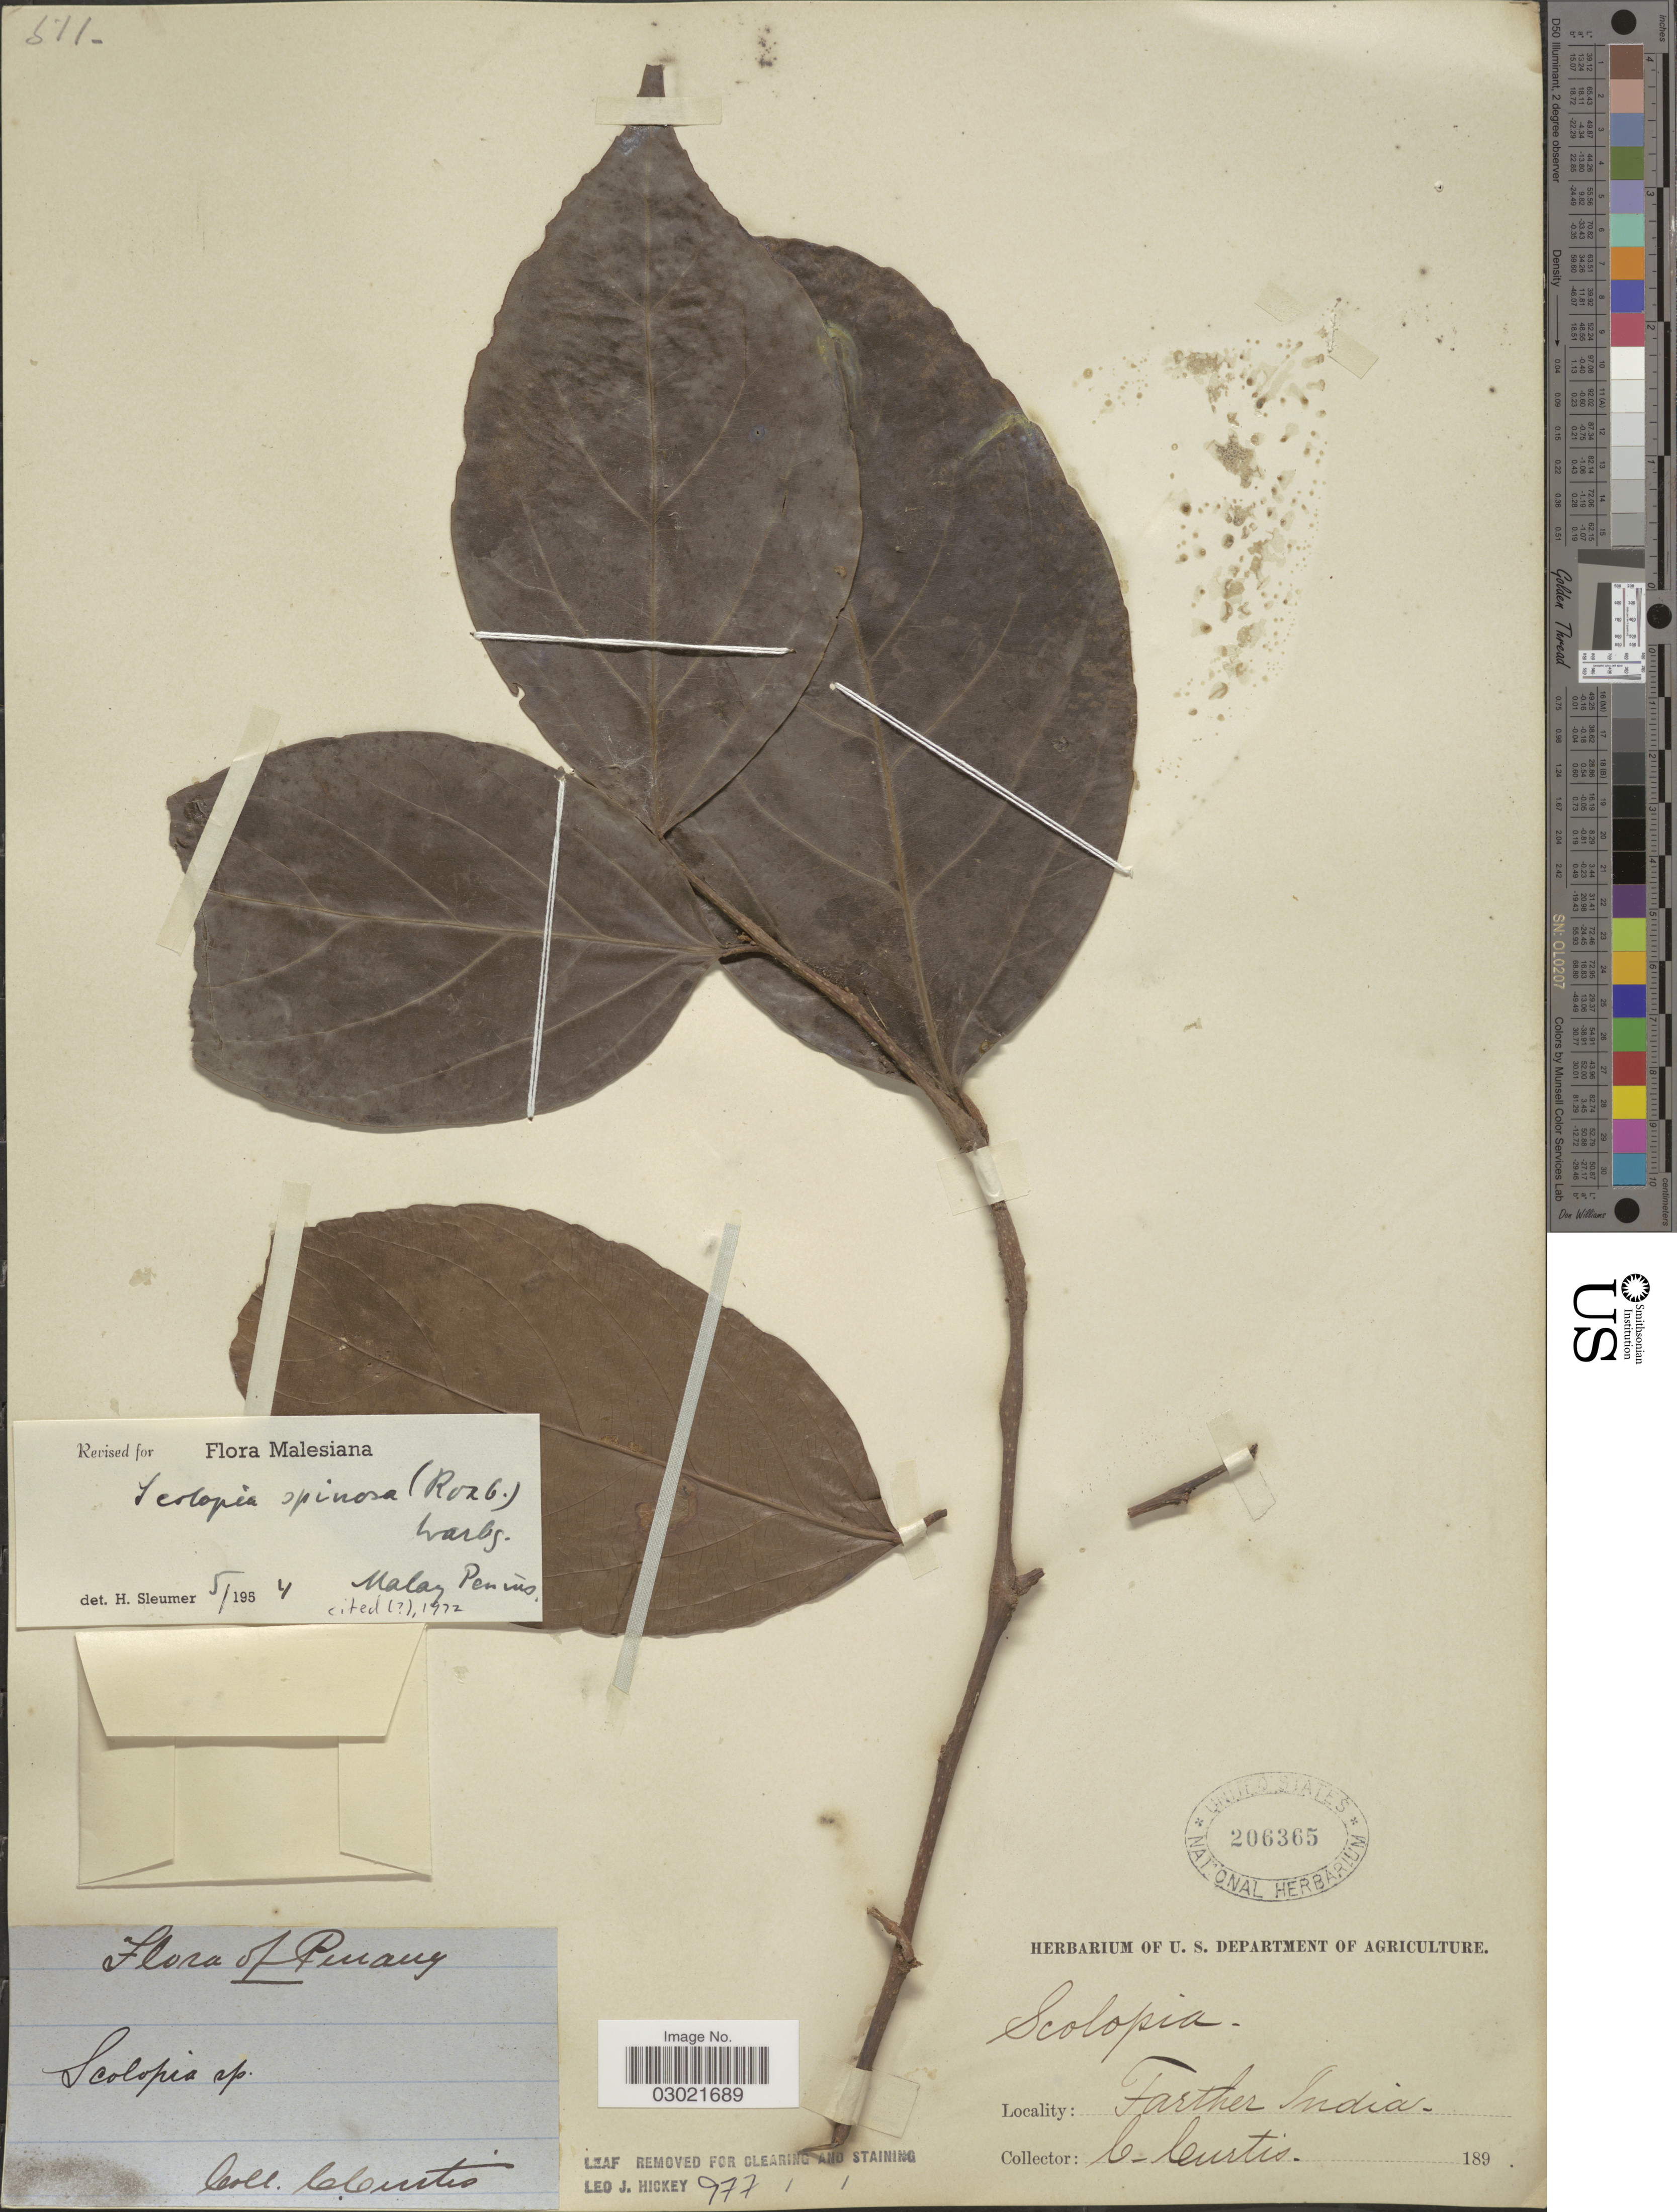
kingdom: Plantae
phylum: Tracheophyta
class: Magnoliopsida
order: Malpighiales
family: Salicaceae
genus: Scolopia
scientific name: Scolopia spinosa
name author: (Roxb.) Warb.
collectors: C. Curtis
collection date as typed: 189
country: Malaysia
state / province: Pinang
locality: Farther India.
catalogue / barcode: US 206365